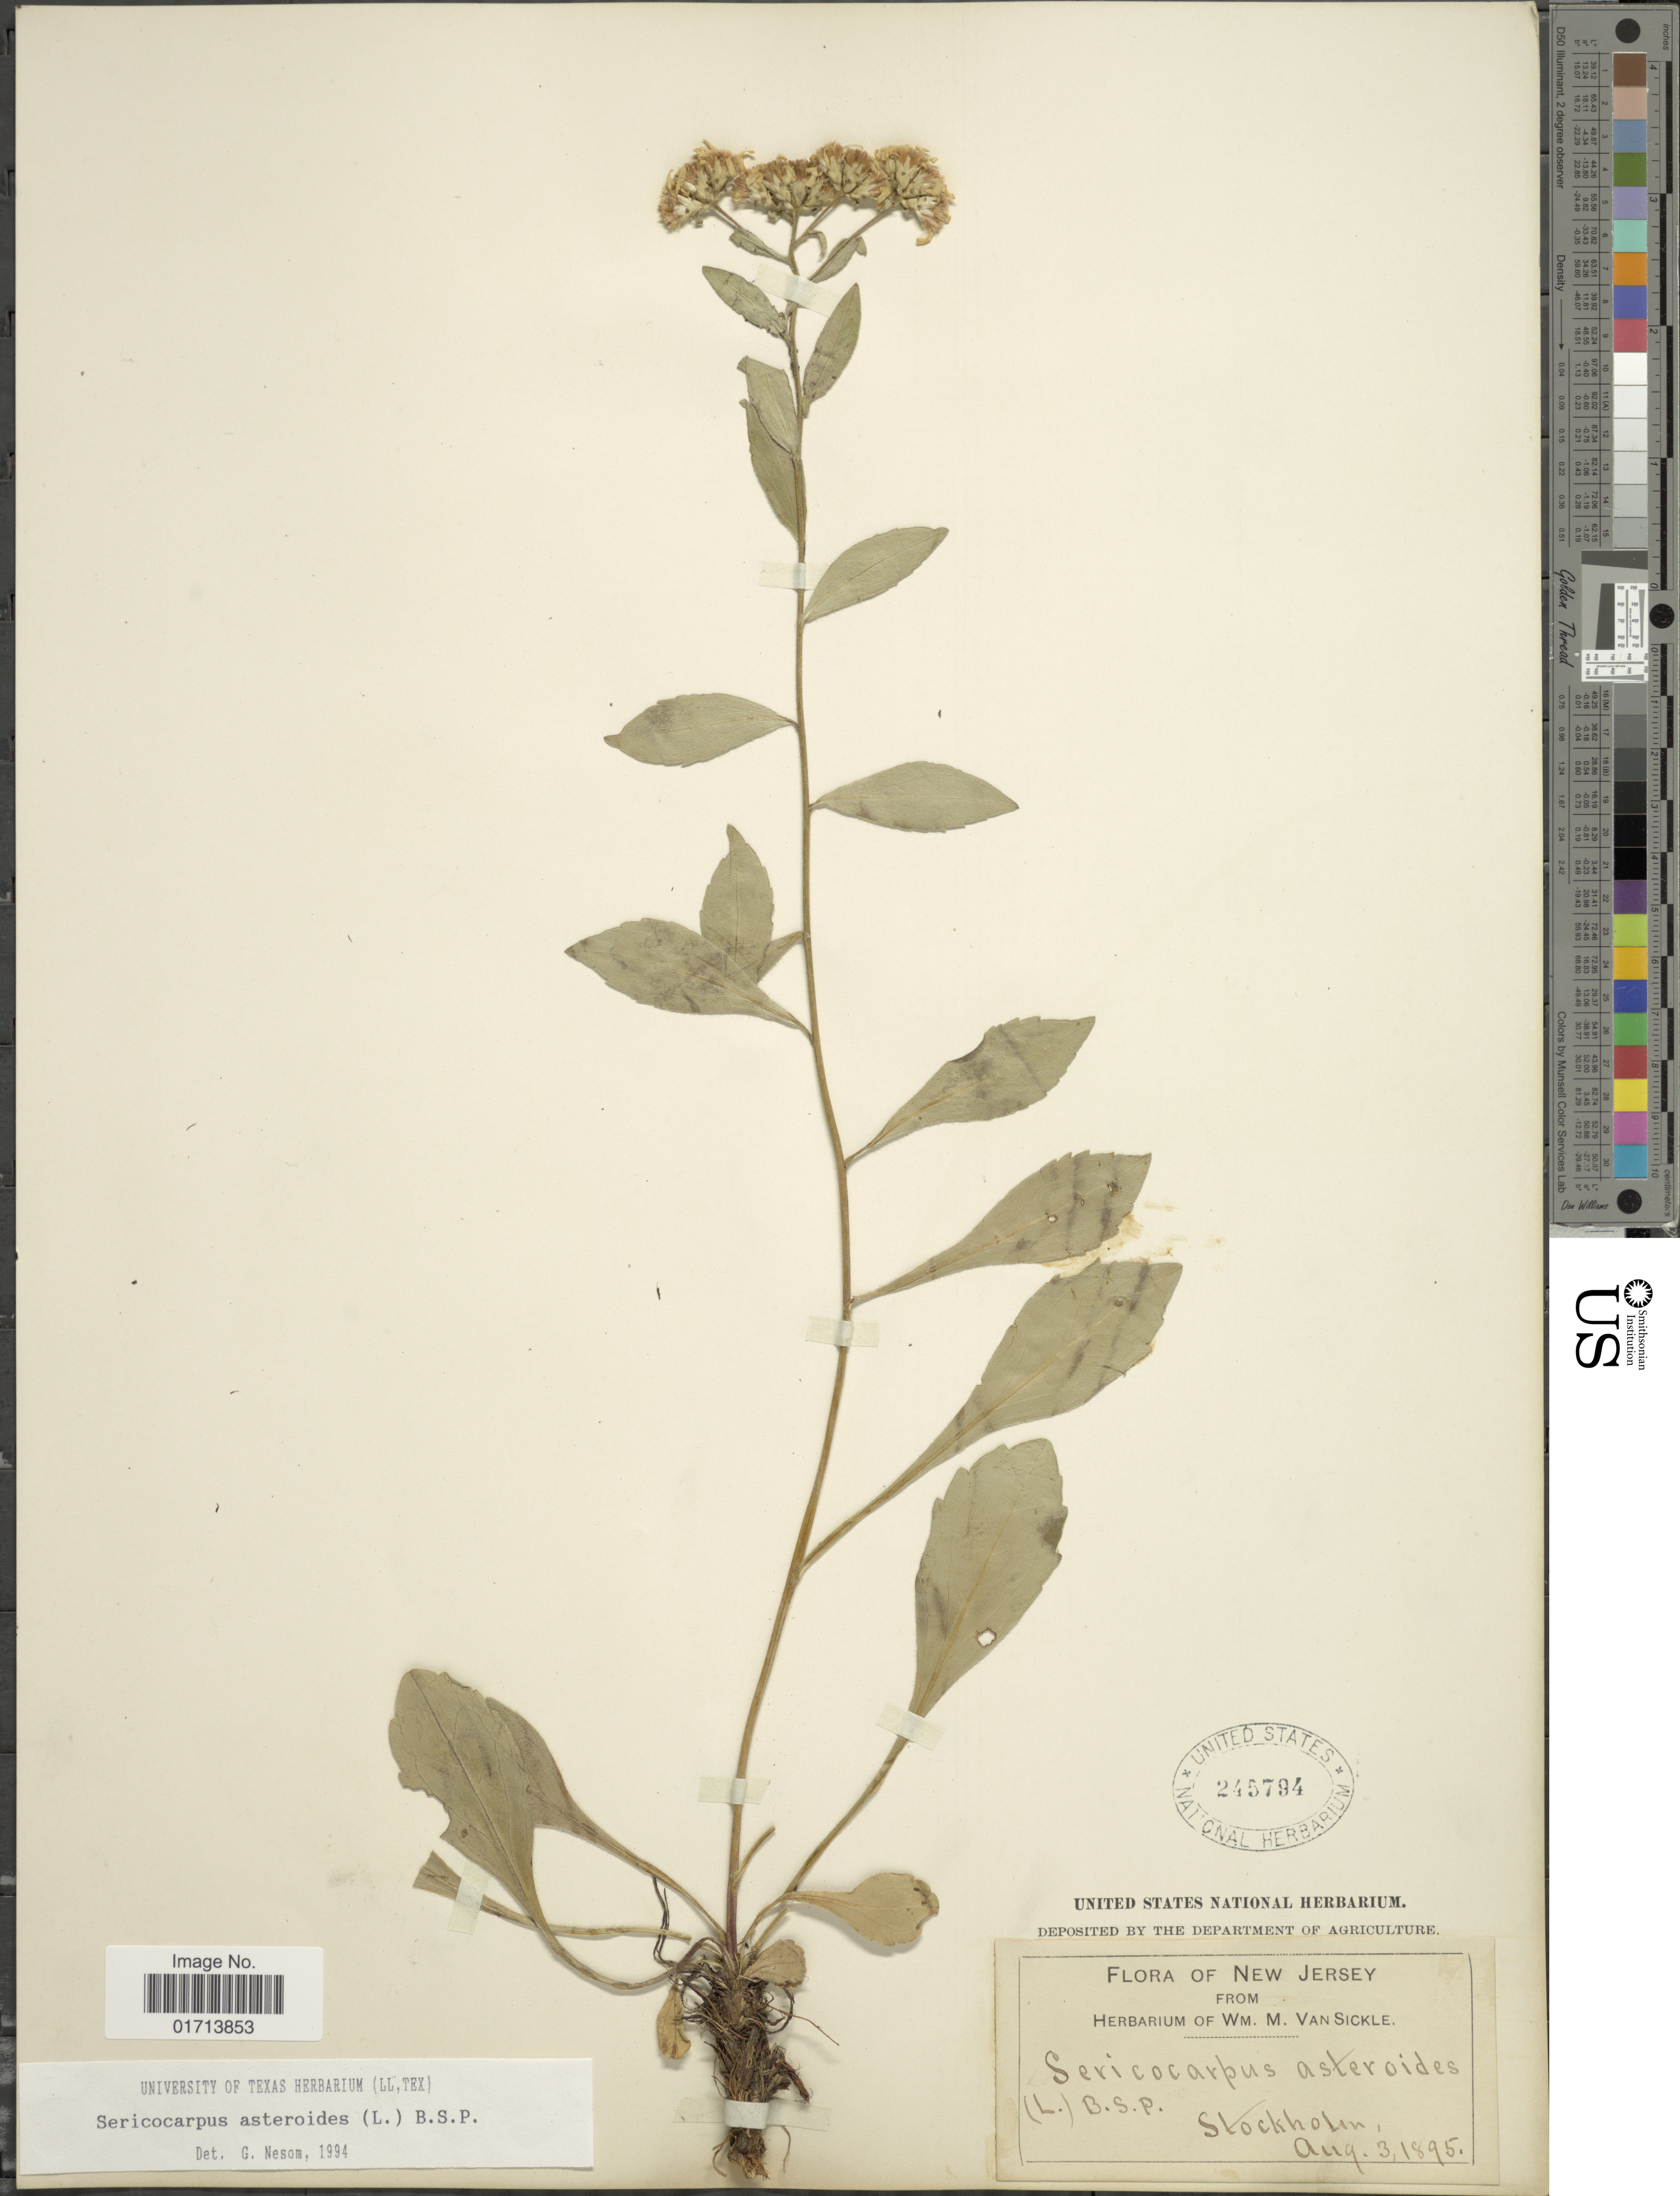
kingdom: Plantae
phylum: Tracheophyta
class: Magnoliopsida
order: Asterales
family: Asteraceae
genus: Sericocarpus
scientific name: Sericocarpus asteroides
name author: (L.) Britton, Stearns & Poggenb.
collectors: ex herb. Wm. M. Van Sickle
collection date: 1895-08-31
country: United States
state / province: New Jersey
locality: Stockholm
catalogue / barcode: US 245794